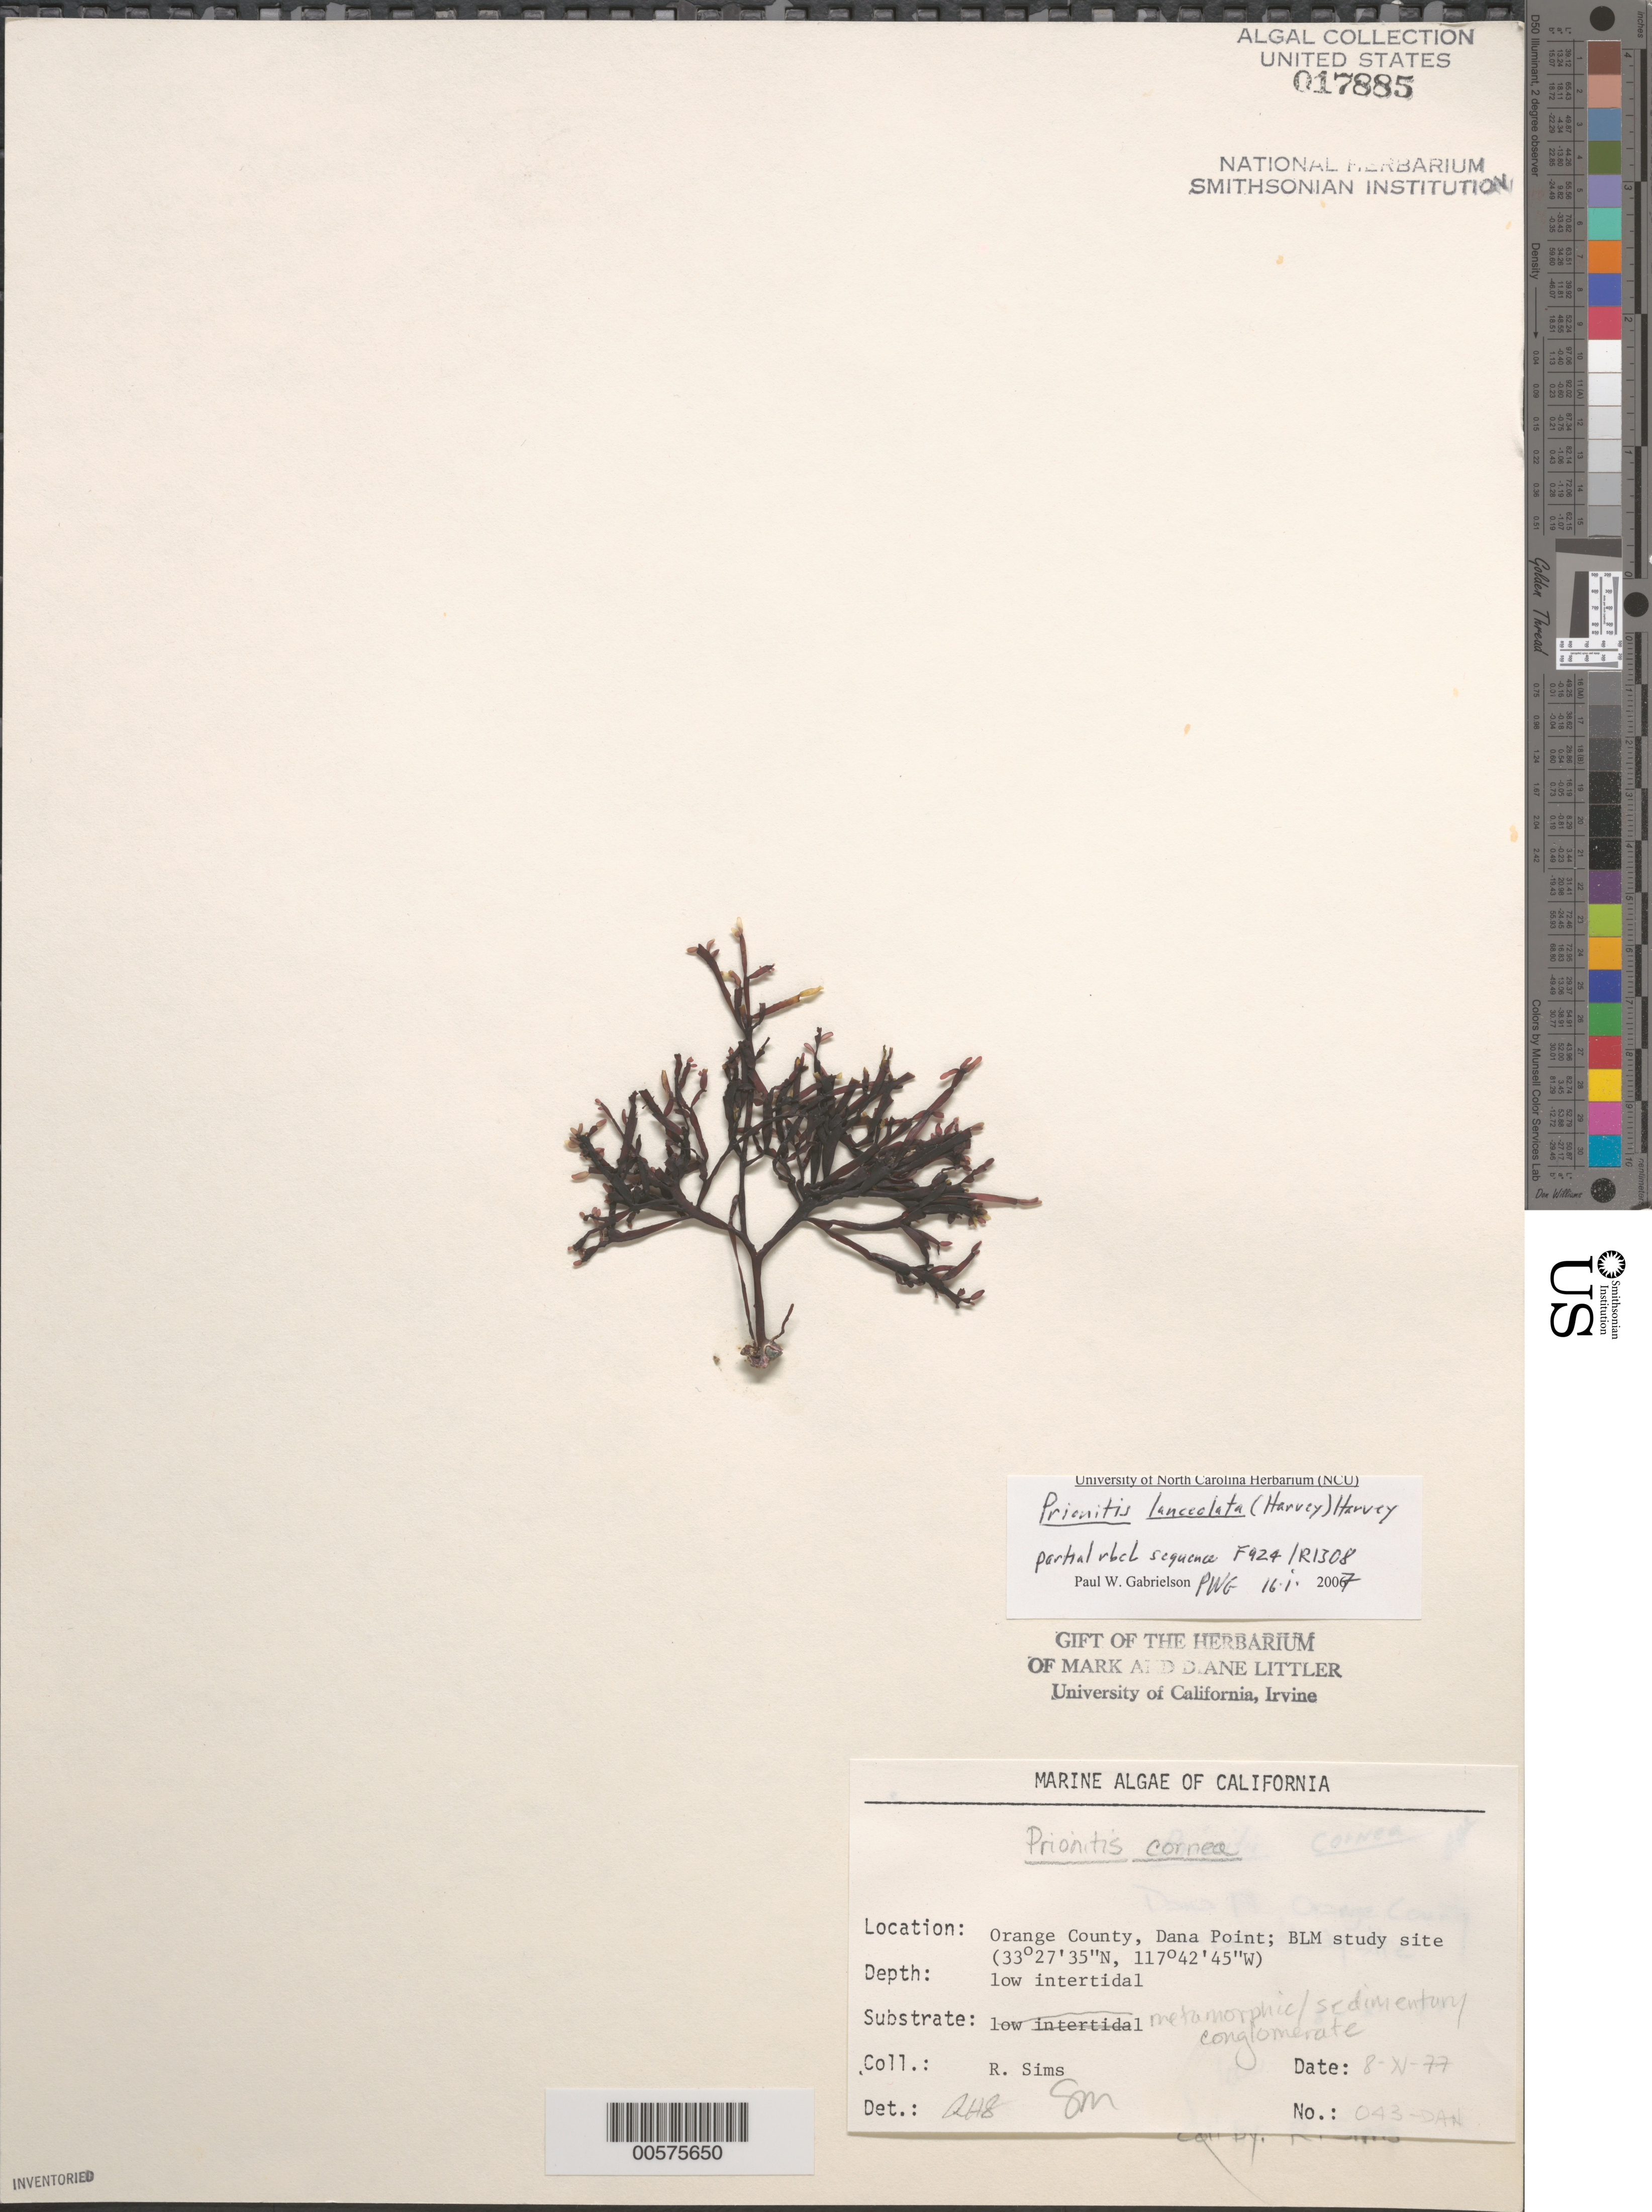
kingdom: Plantae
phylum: Rhodophyta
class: Florideophyceae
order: Cryptonemiales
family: Cryptonemiaceae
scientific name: Prionitis lanceolata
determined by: Gabrielson, P. W.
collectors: R. H. Sims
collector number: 043-DAN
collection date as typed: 08 Nov 1977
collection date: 1977-11-08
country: United States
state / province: California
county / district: Orange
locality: Dana Point, 1 km north of marina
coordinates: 33 27'35"N, 117 42'45"W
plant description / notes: BLM-SOCALBIGHT Rocky Intertidal Survey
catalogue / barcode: US 17885